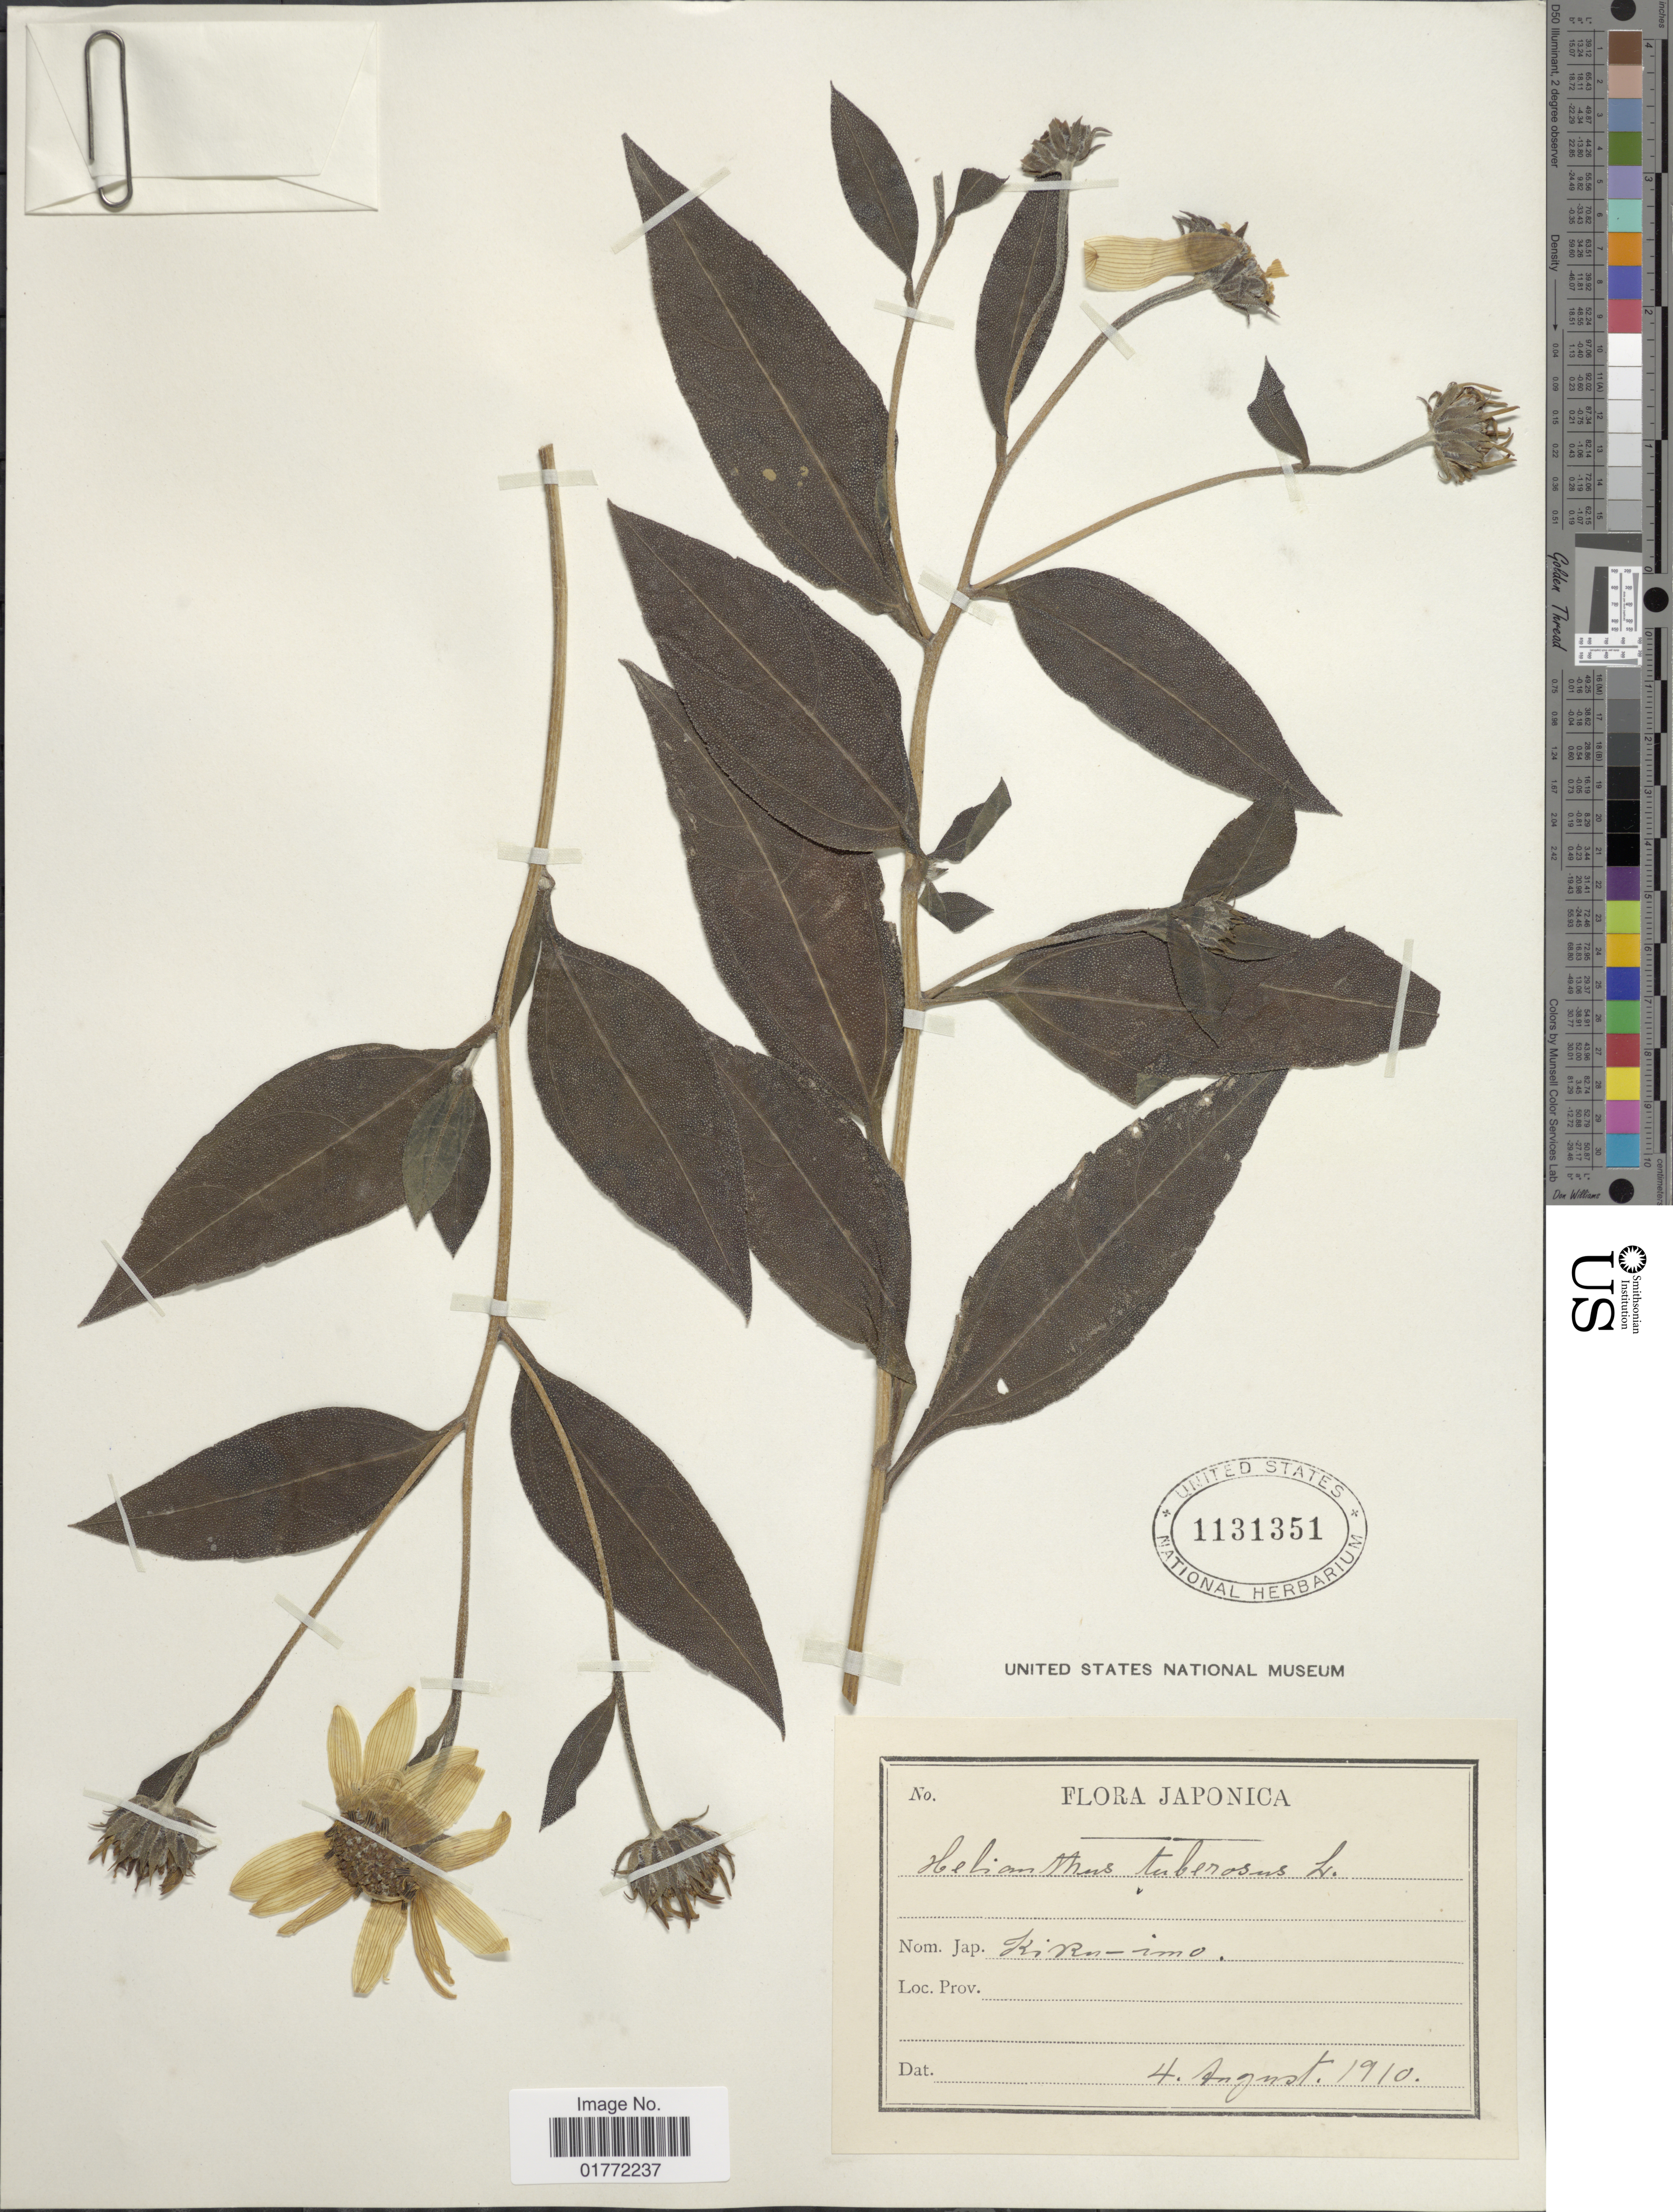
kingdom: Plantae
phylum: Tracheophyta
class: Magnoliopsida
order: Asterales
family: Asteraceae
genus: Helianthus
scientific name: Helianthus tuberosus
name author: L.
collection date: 1910-08-04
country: Japan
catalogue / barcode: US 1131351